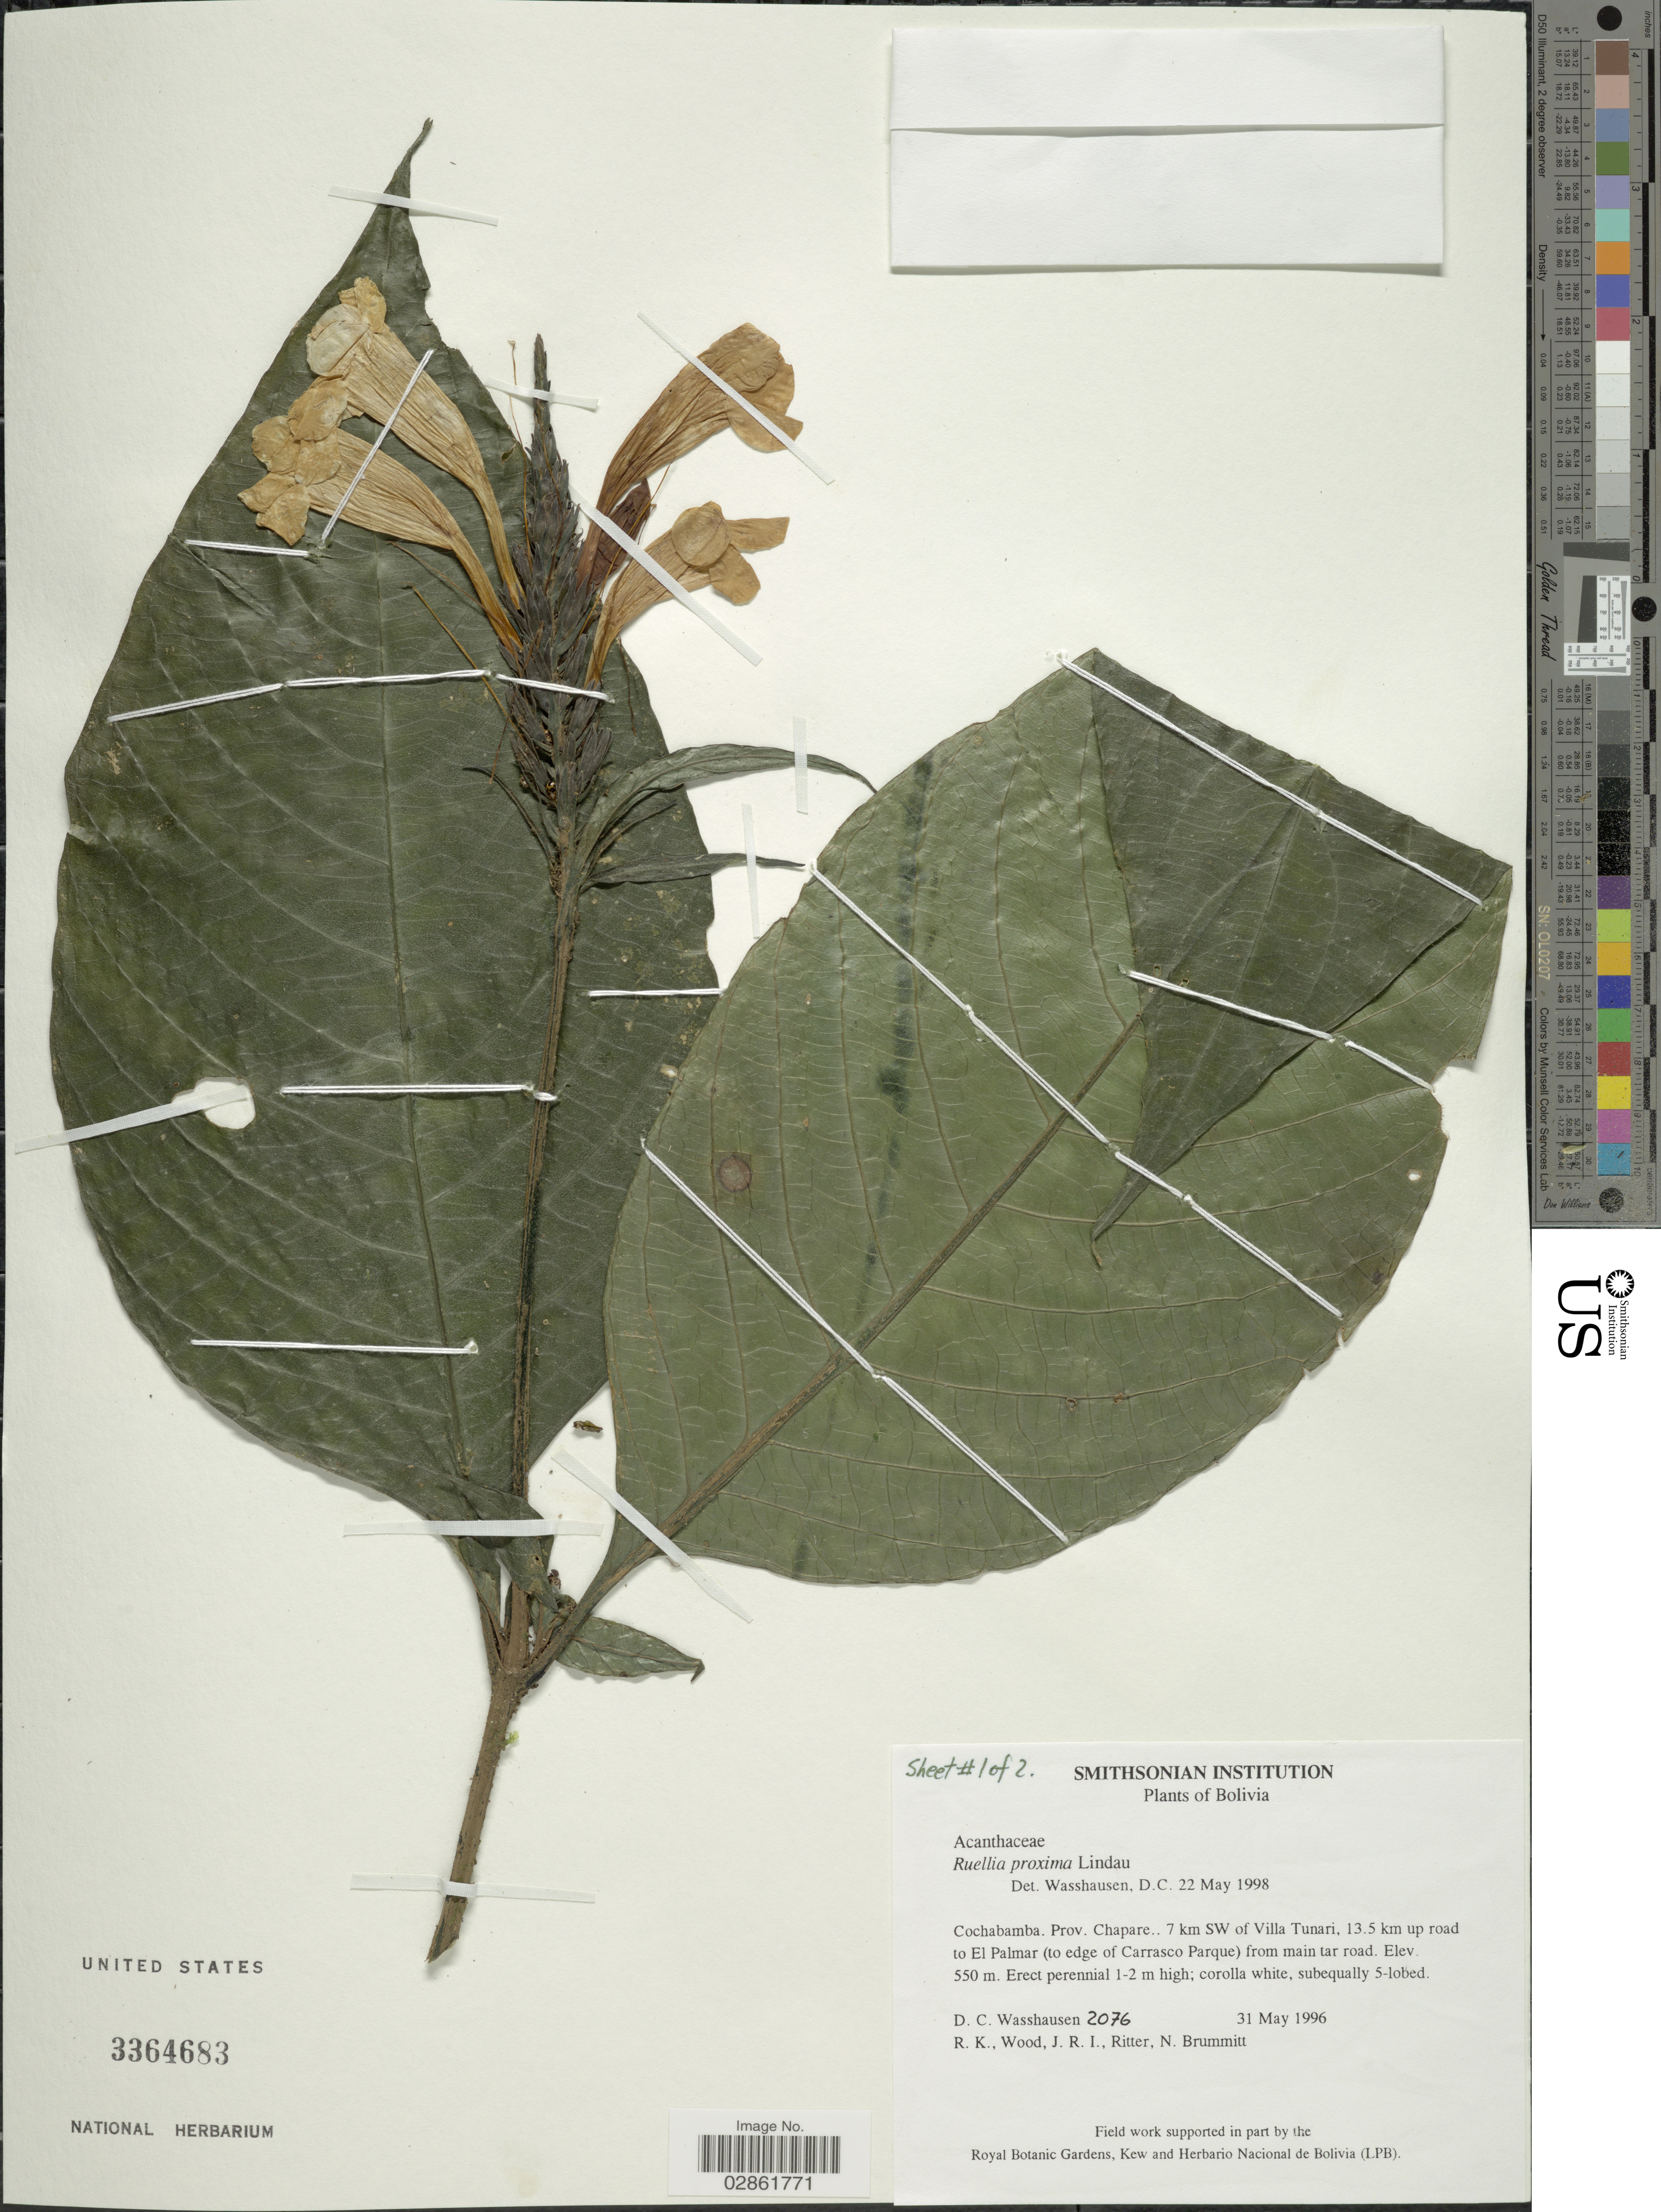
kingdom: Plantae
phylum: Tracheophyta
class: Magnoliopsida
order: Lamiales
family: Acanthaceae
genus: Ruellia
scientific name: Ruellia proxima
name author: Lindau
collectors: D. C. Wasshausen, R. Wood, J. Ritter & N. Brummitt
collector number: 2076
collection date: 1996-05-31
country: Bolivia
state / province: Cochabamba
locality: Cochabamba. Prov. Chapara. 7 km SW of Villa Tunari, 13.5 km up road to El Palmar (to edge of Carrasco Parque) from main tar road.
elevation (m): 550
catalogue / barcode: US 3364683